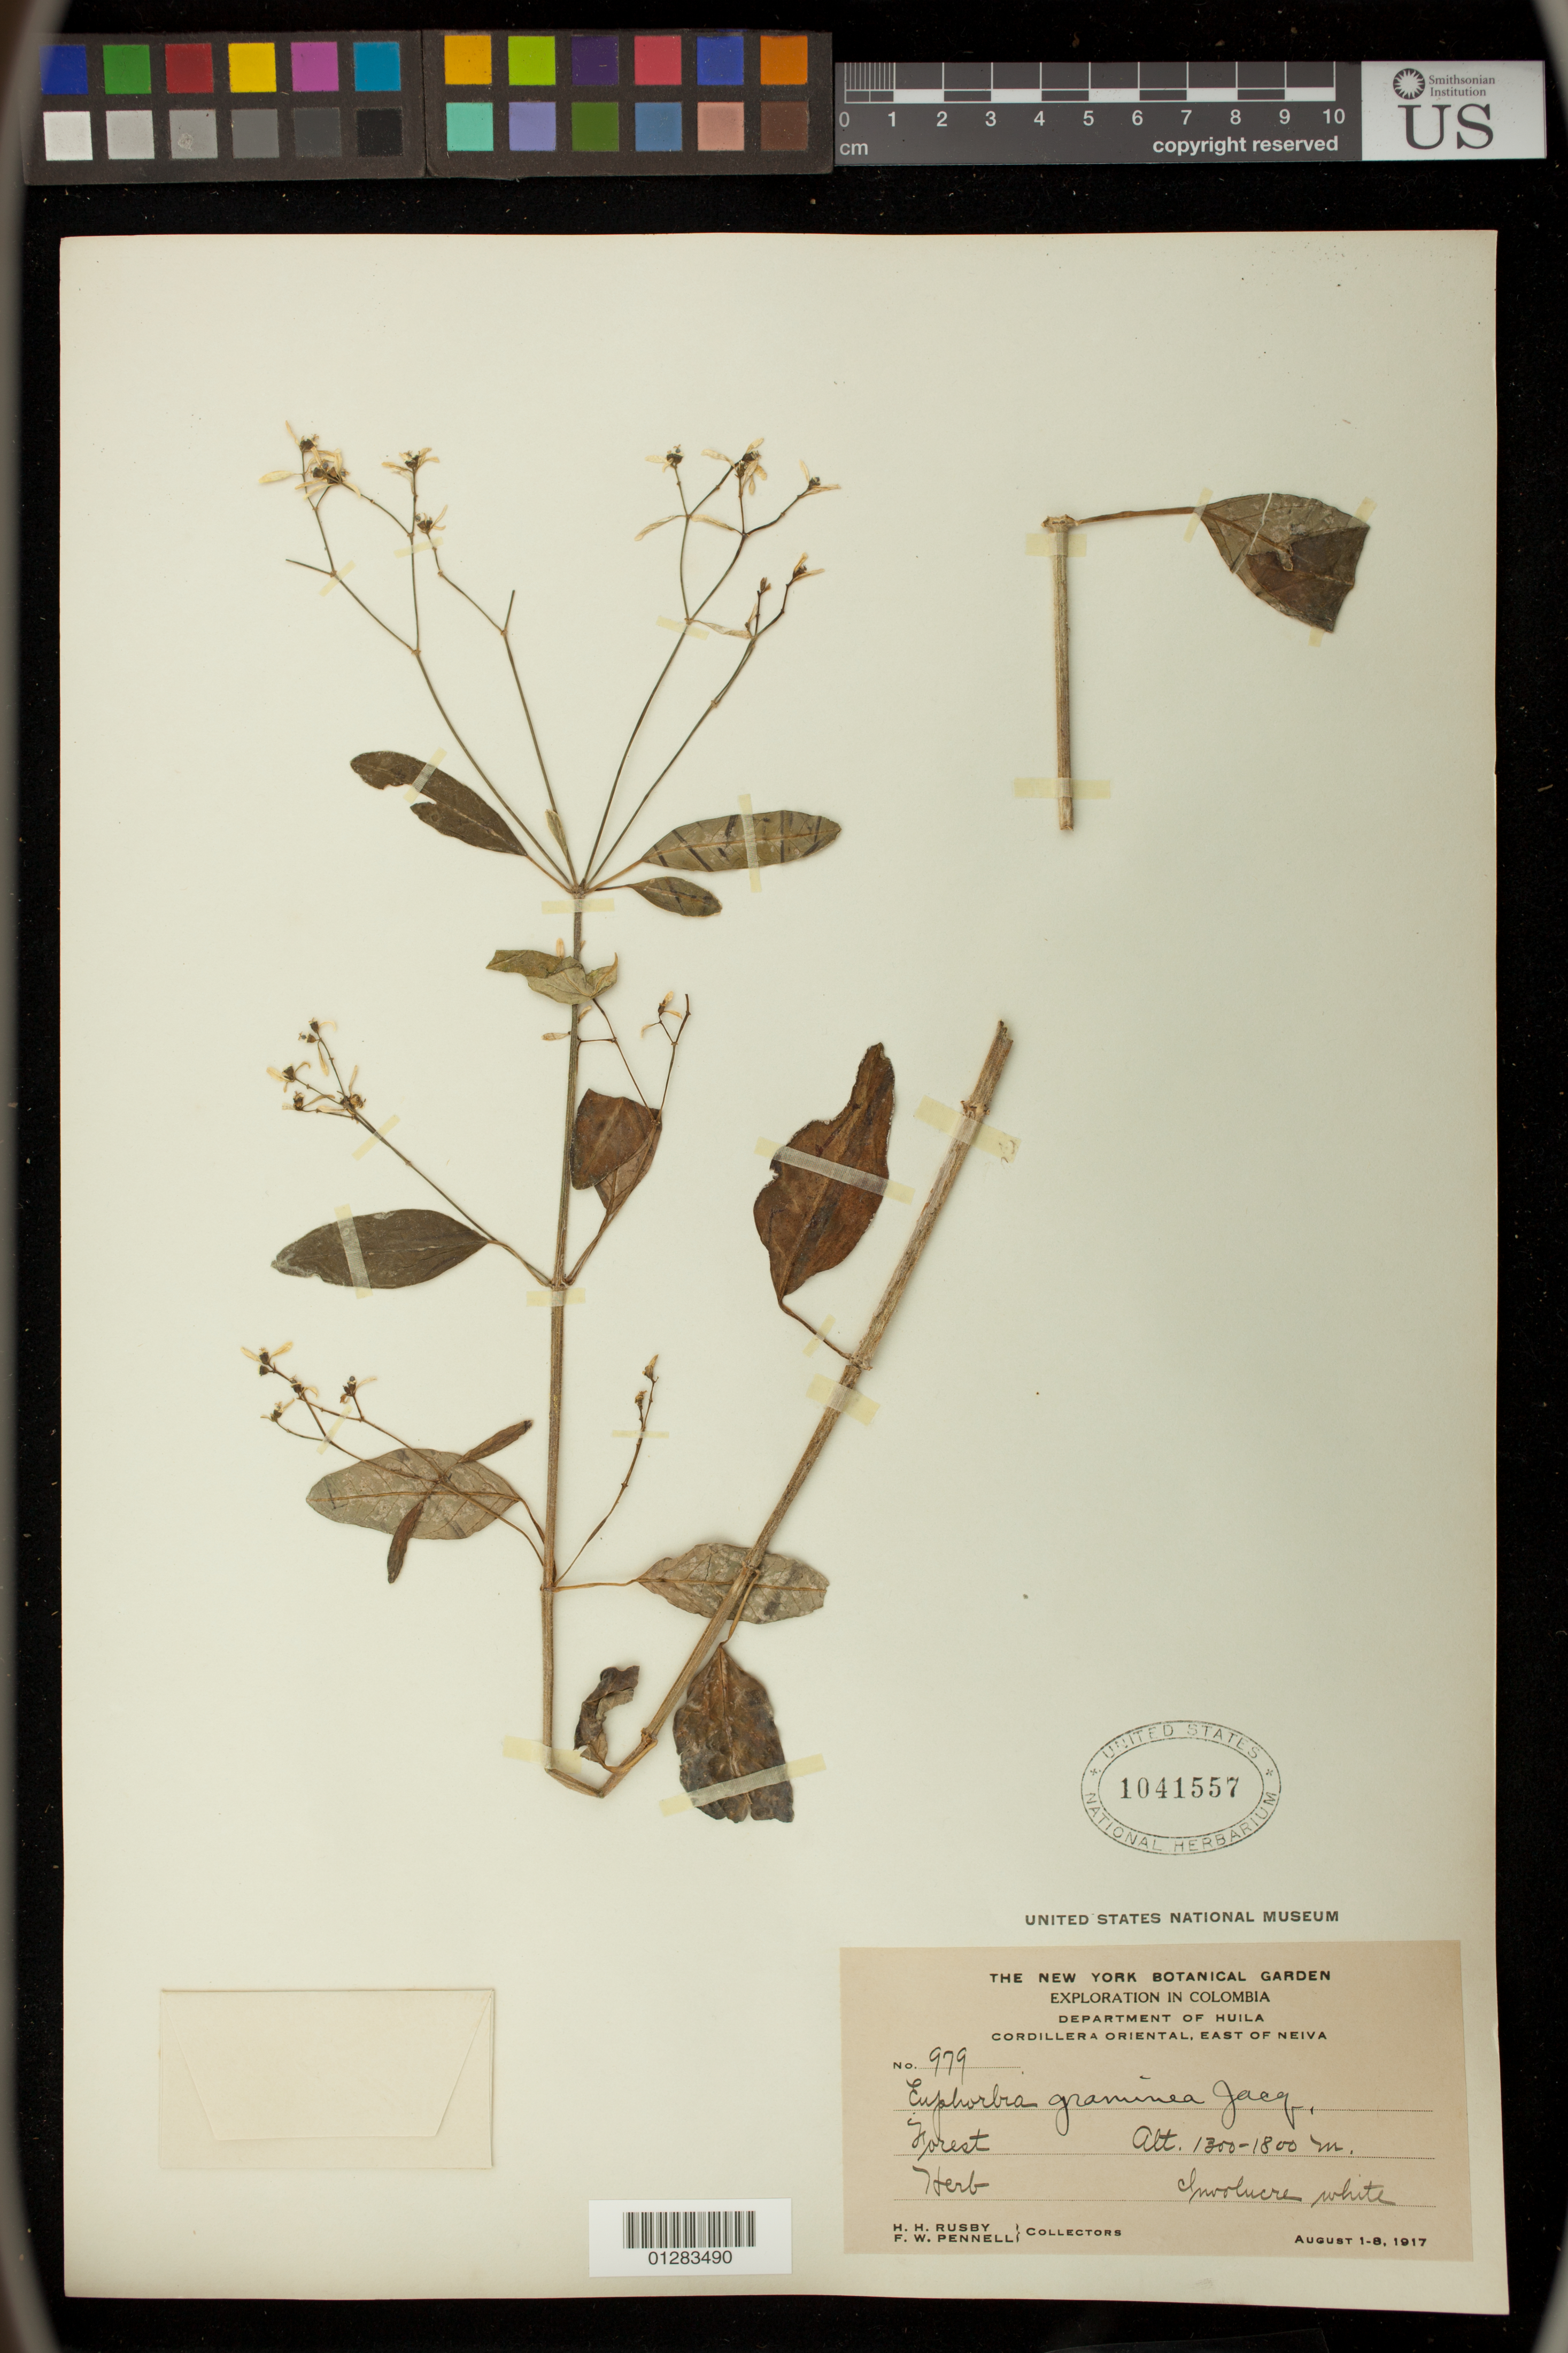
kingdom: Plantae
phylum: Tracheophyta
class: Magnoliopsida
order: Malpighiales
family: Euphorbiaceae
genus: Euphorbia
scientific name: Euphorbia graminea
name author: Jacq.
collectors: H. H. Rusby & F. W. Pennell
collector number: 979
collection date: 1917-08-01/1917-08-08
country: Colombia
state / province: Huila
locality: Cordillera Oriental, east of Neiva.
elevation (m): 1300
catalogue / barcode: US 1041557